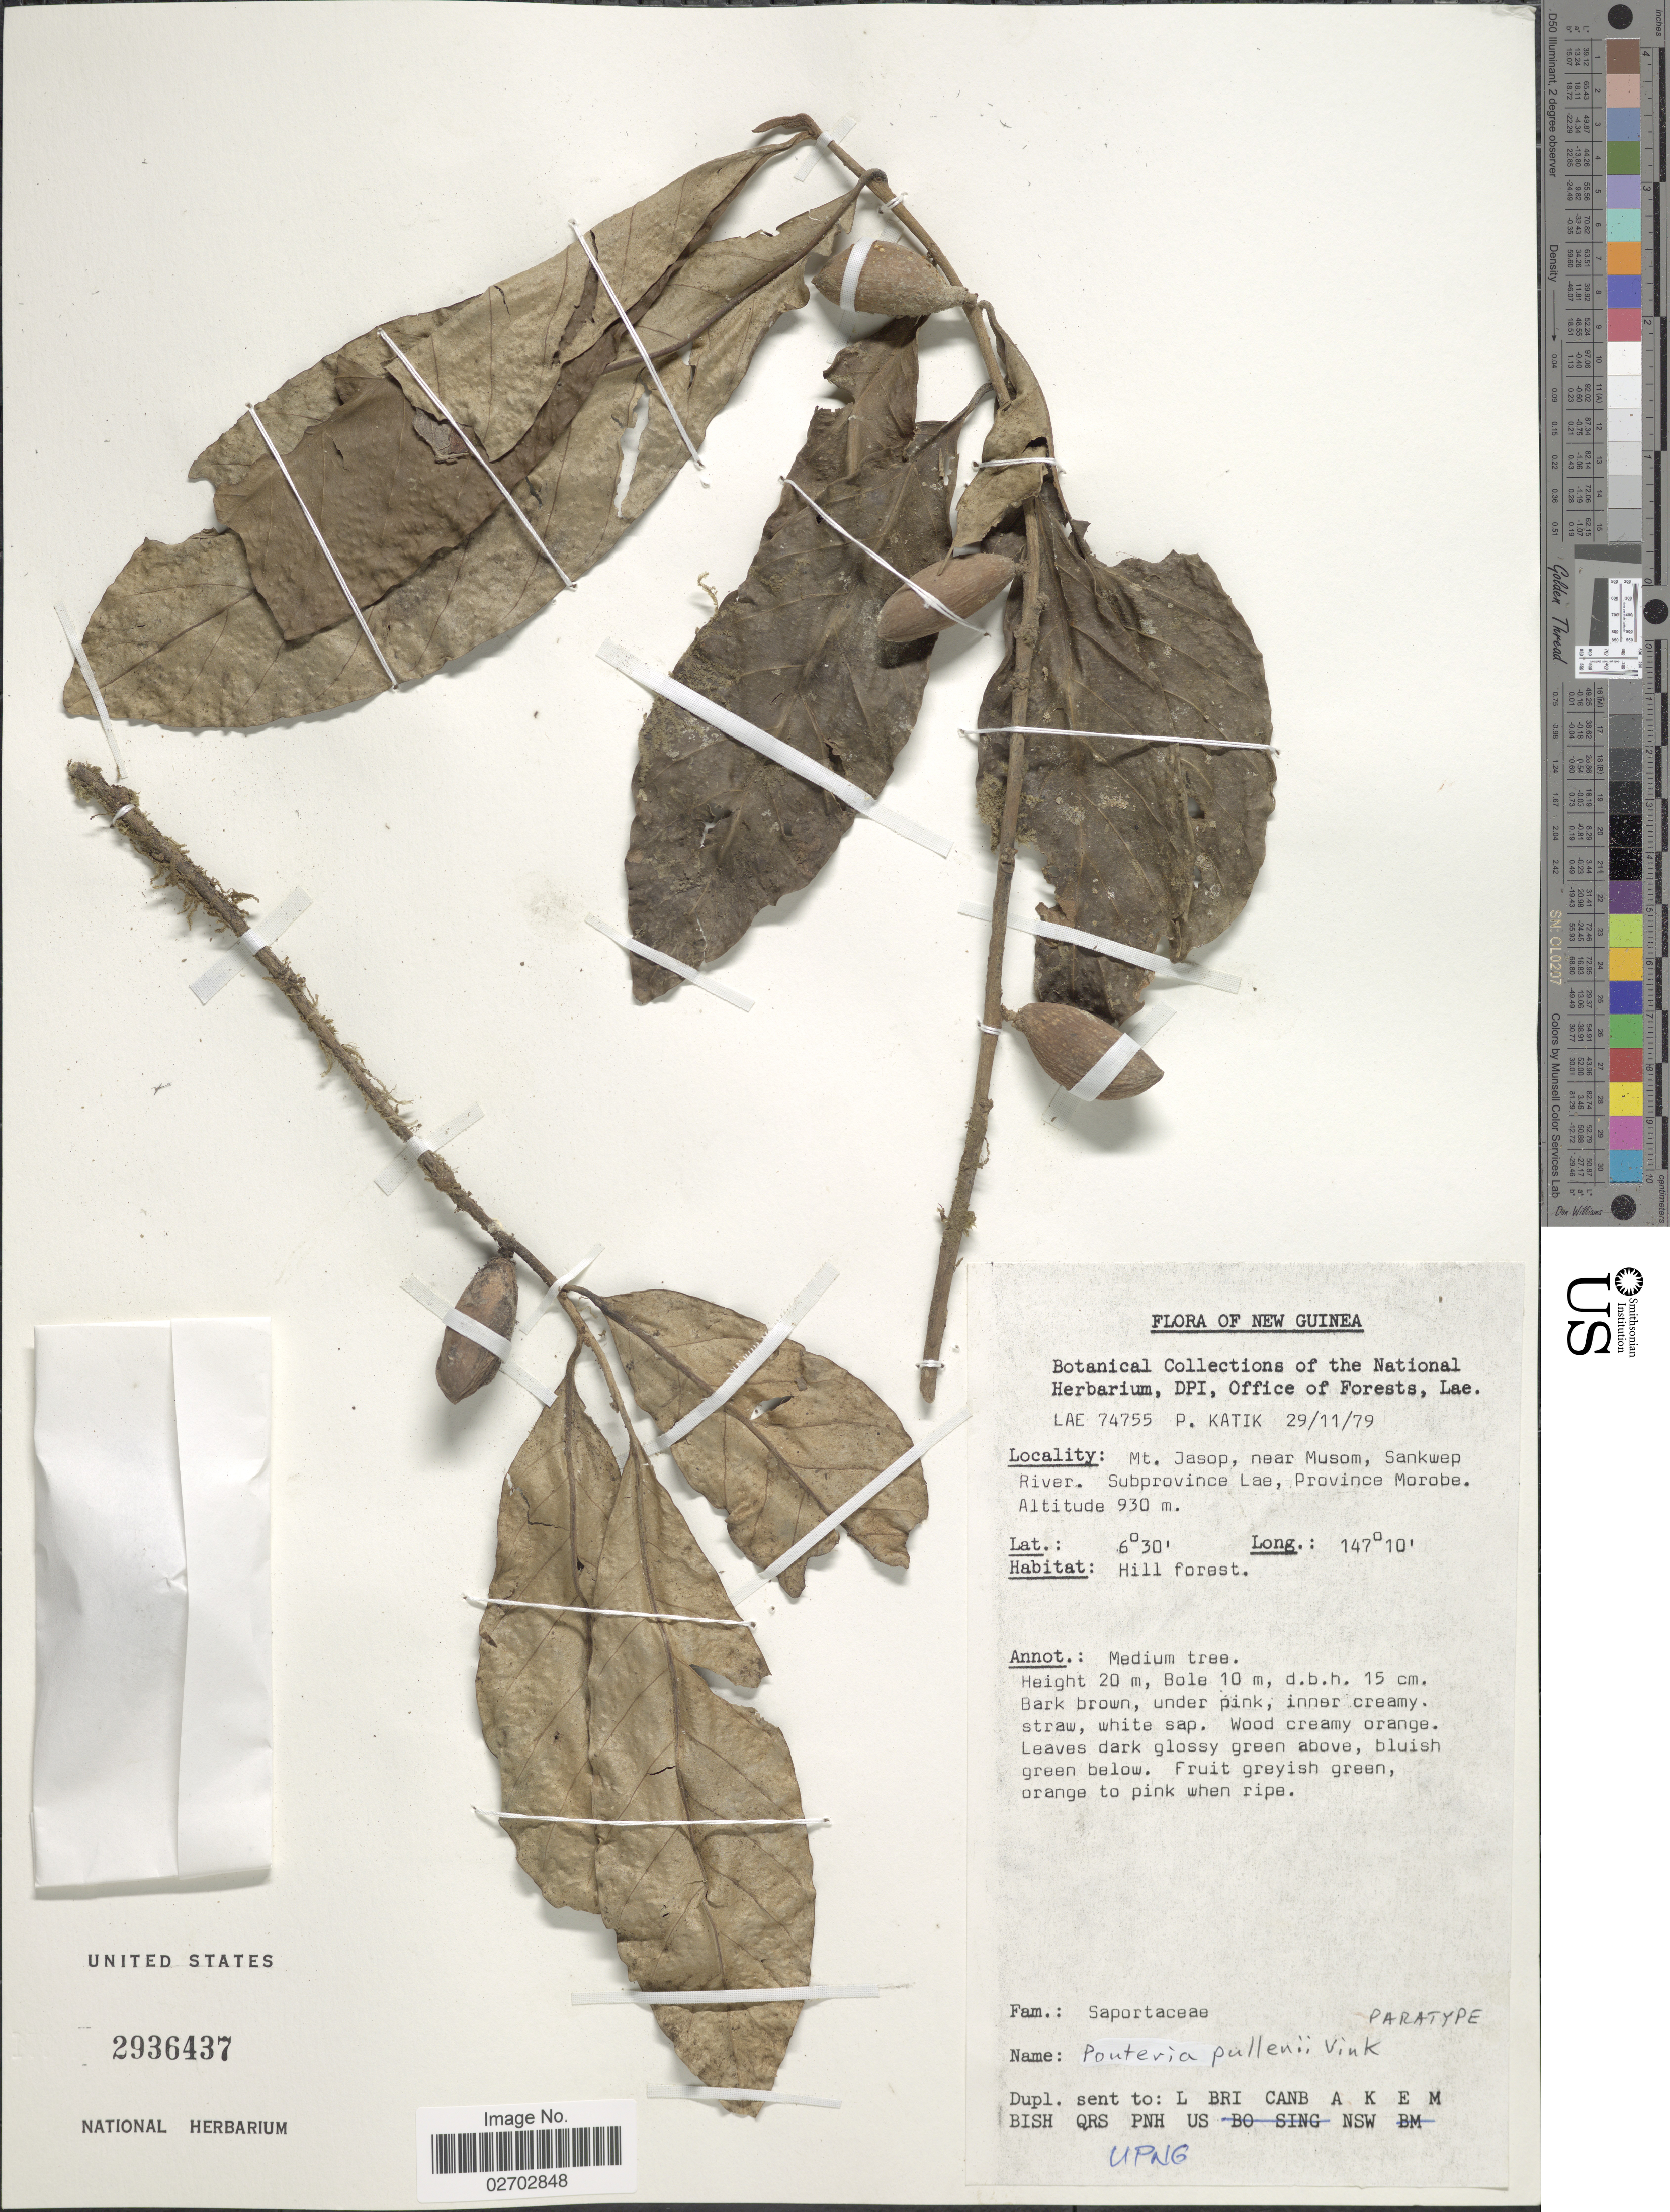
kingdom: Plantae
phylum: Tracheophyta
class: Magnoliopsida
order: Ericales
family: Sapotaceae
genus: Pouteria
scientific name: Pouteria pullenii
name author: Vink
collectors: P. Katik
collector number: LAE 74755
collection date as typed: Transcribed d/m/y: 29/11/79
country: Papua New Guinea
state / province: Morobe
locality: New Guinea. Mt. Jasop, near Musom, Sankwep River. Subprovince Lae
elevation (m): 930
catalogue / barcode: US 2936437